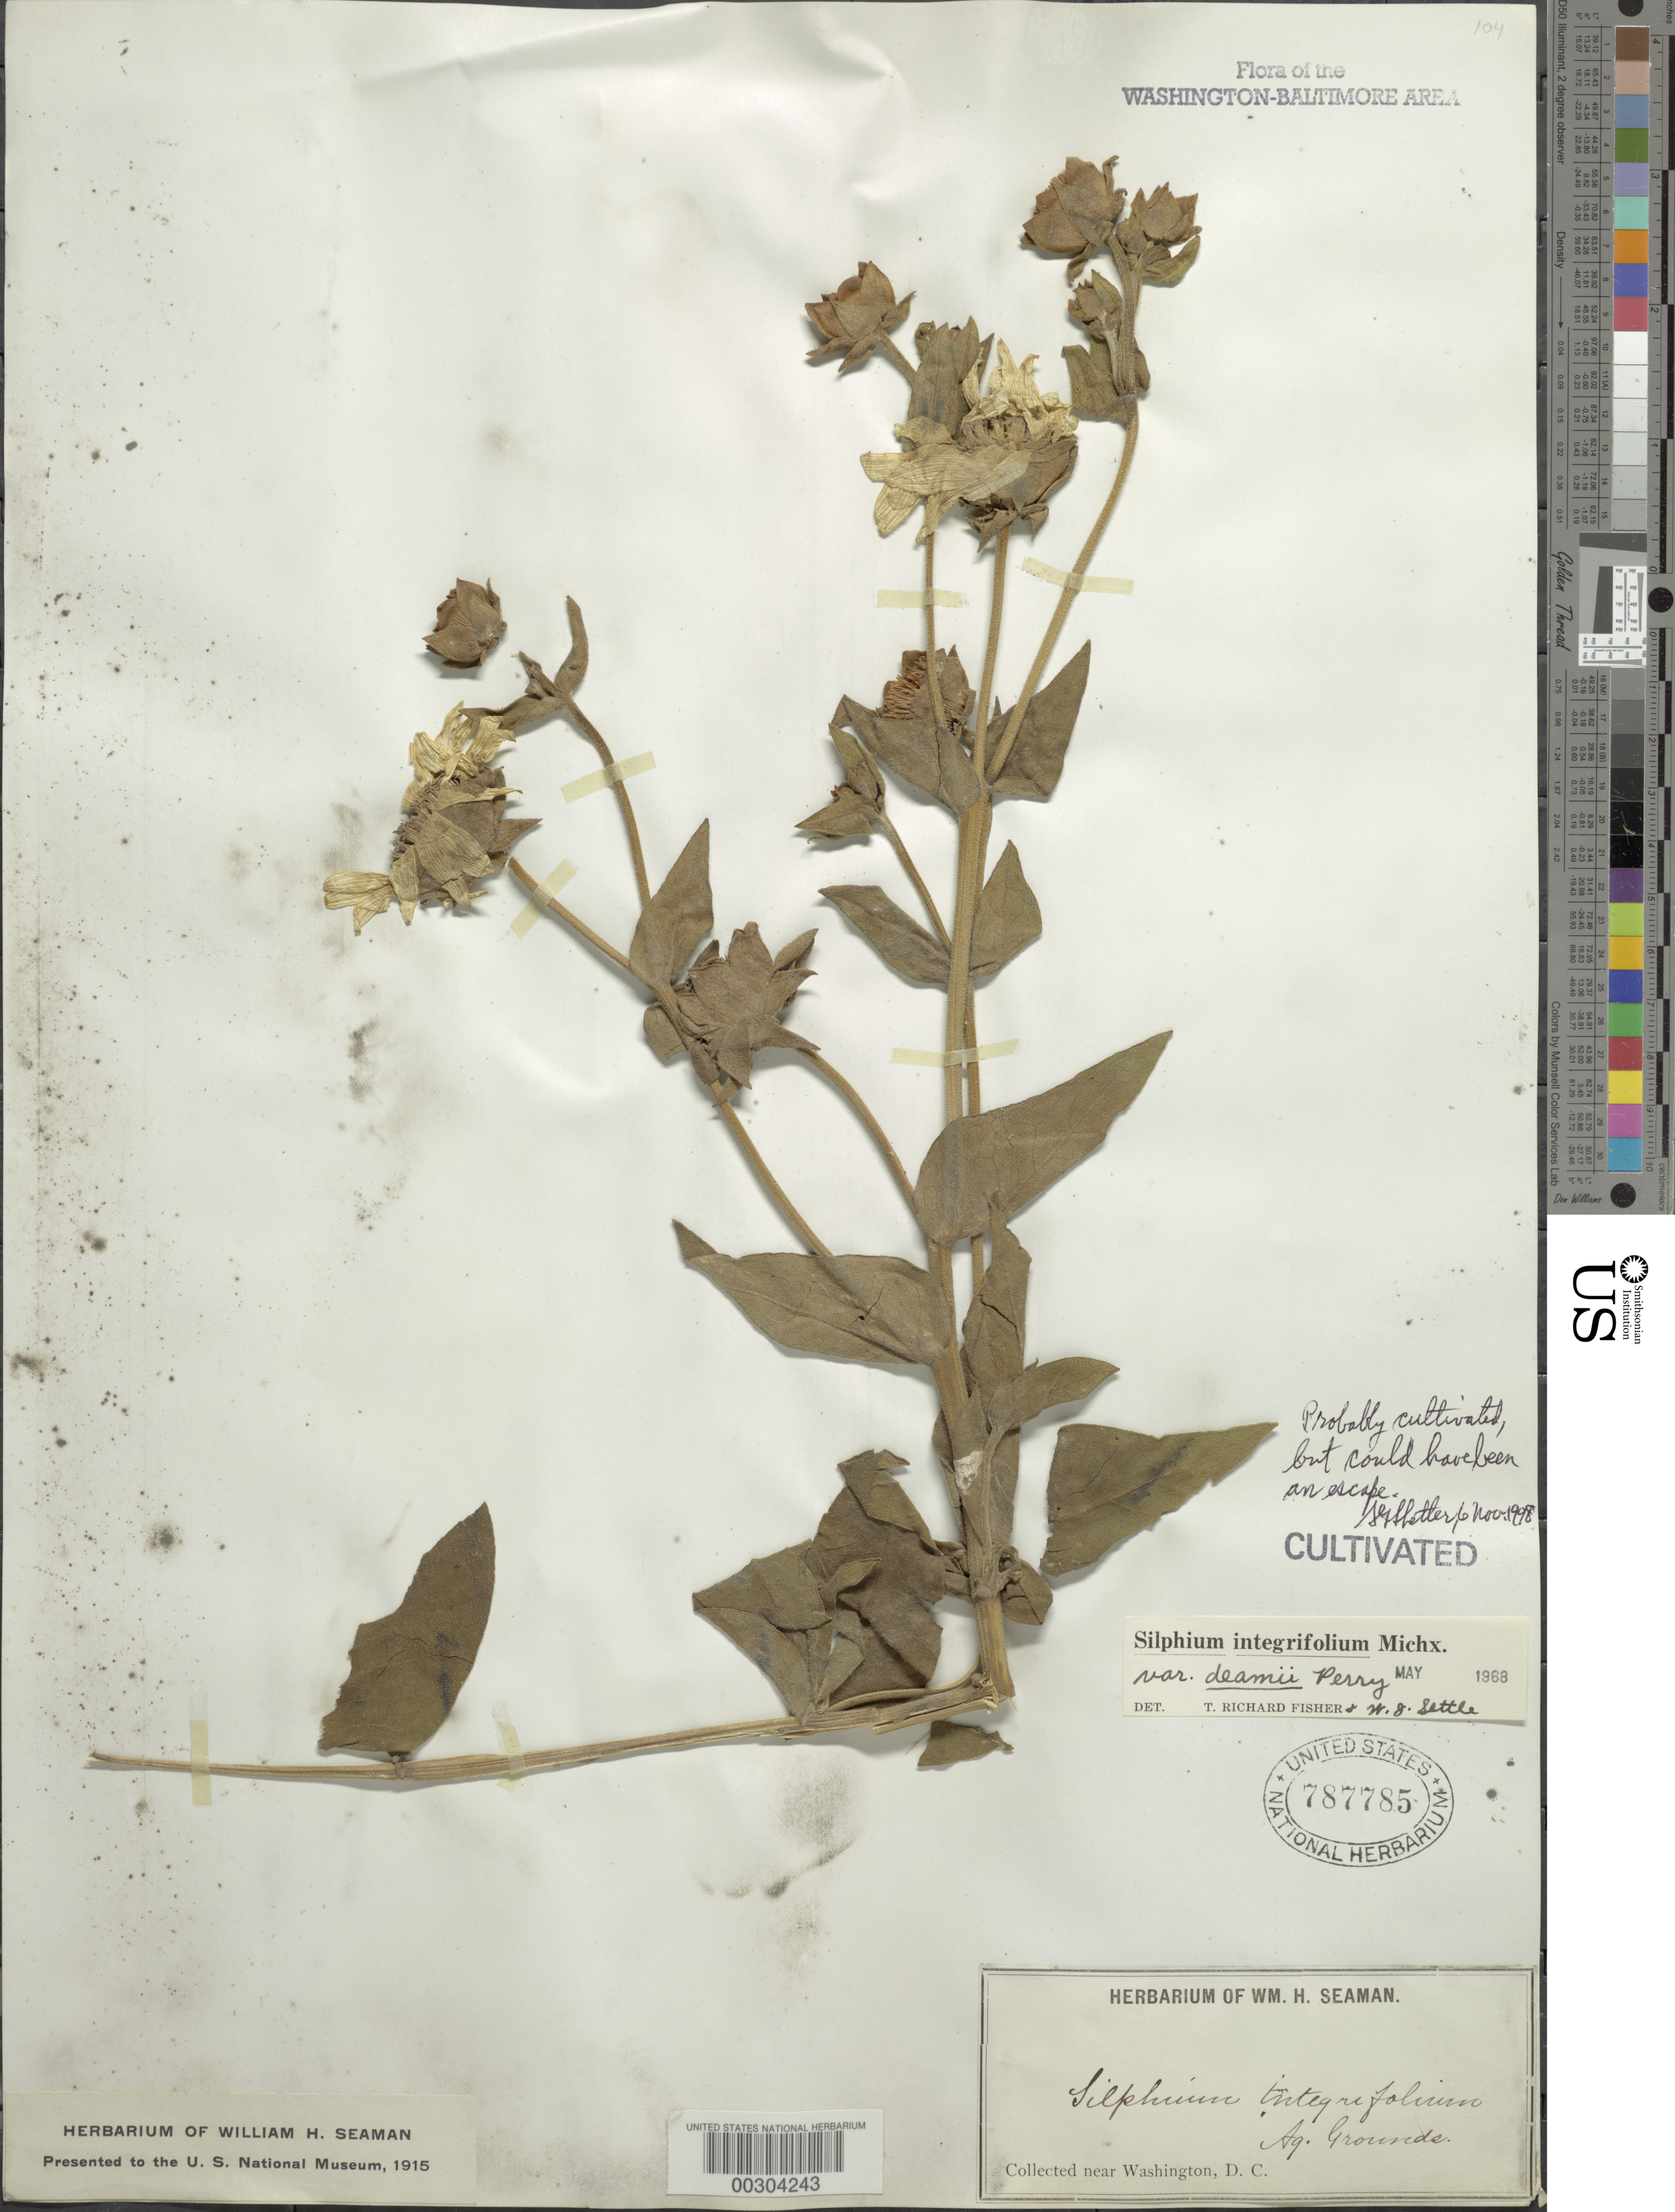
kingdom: Plantae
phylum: Tracheophyta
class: Magnoliopsida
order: Asterales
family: Asteraceae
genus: Silphium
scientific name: Silphium integrifolium var. deamii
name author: L.M. Perry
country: United States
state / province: District of Columbia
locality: Washington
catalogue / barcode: US 787785